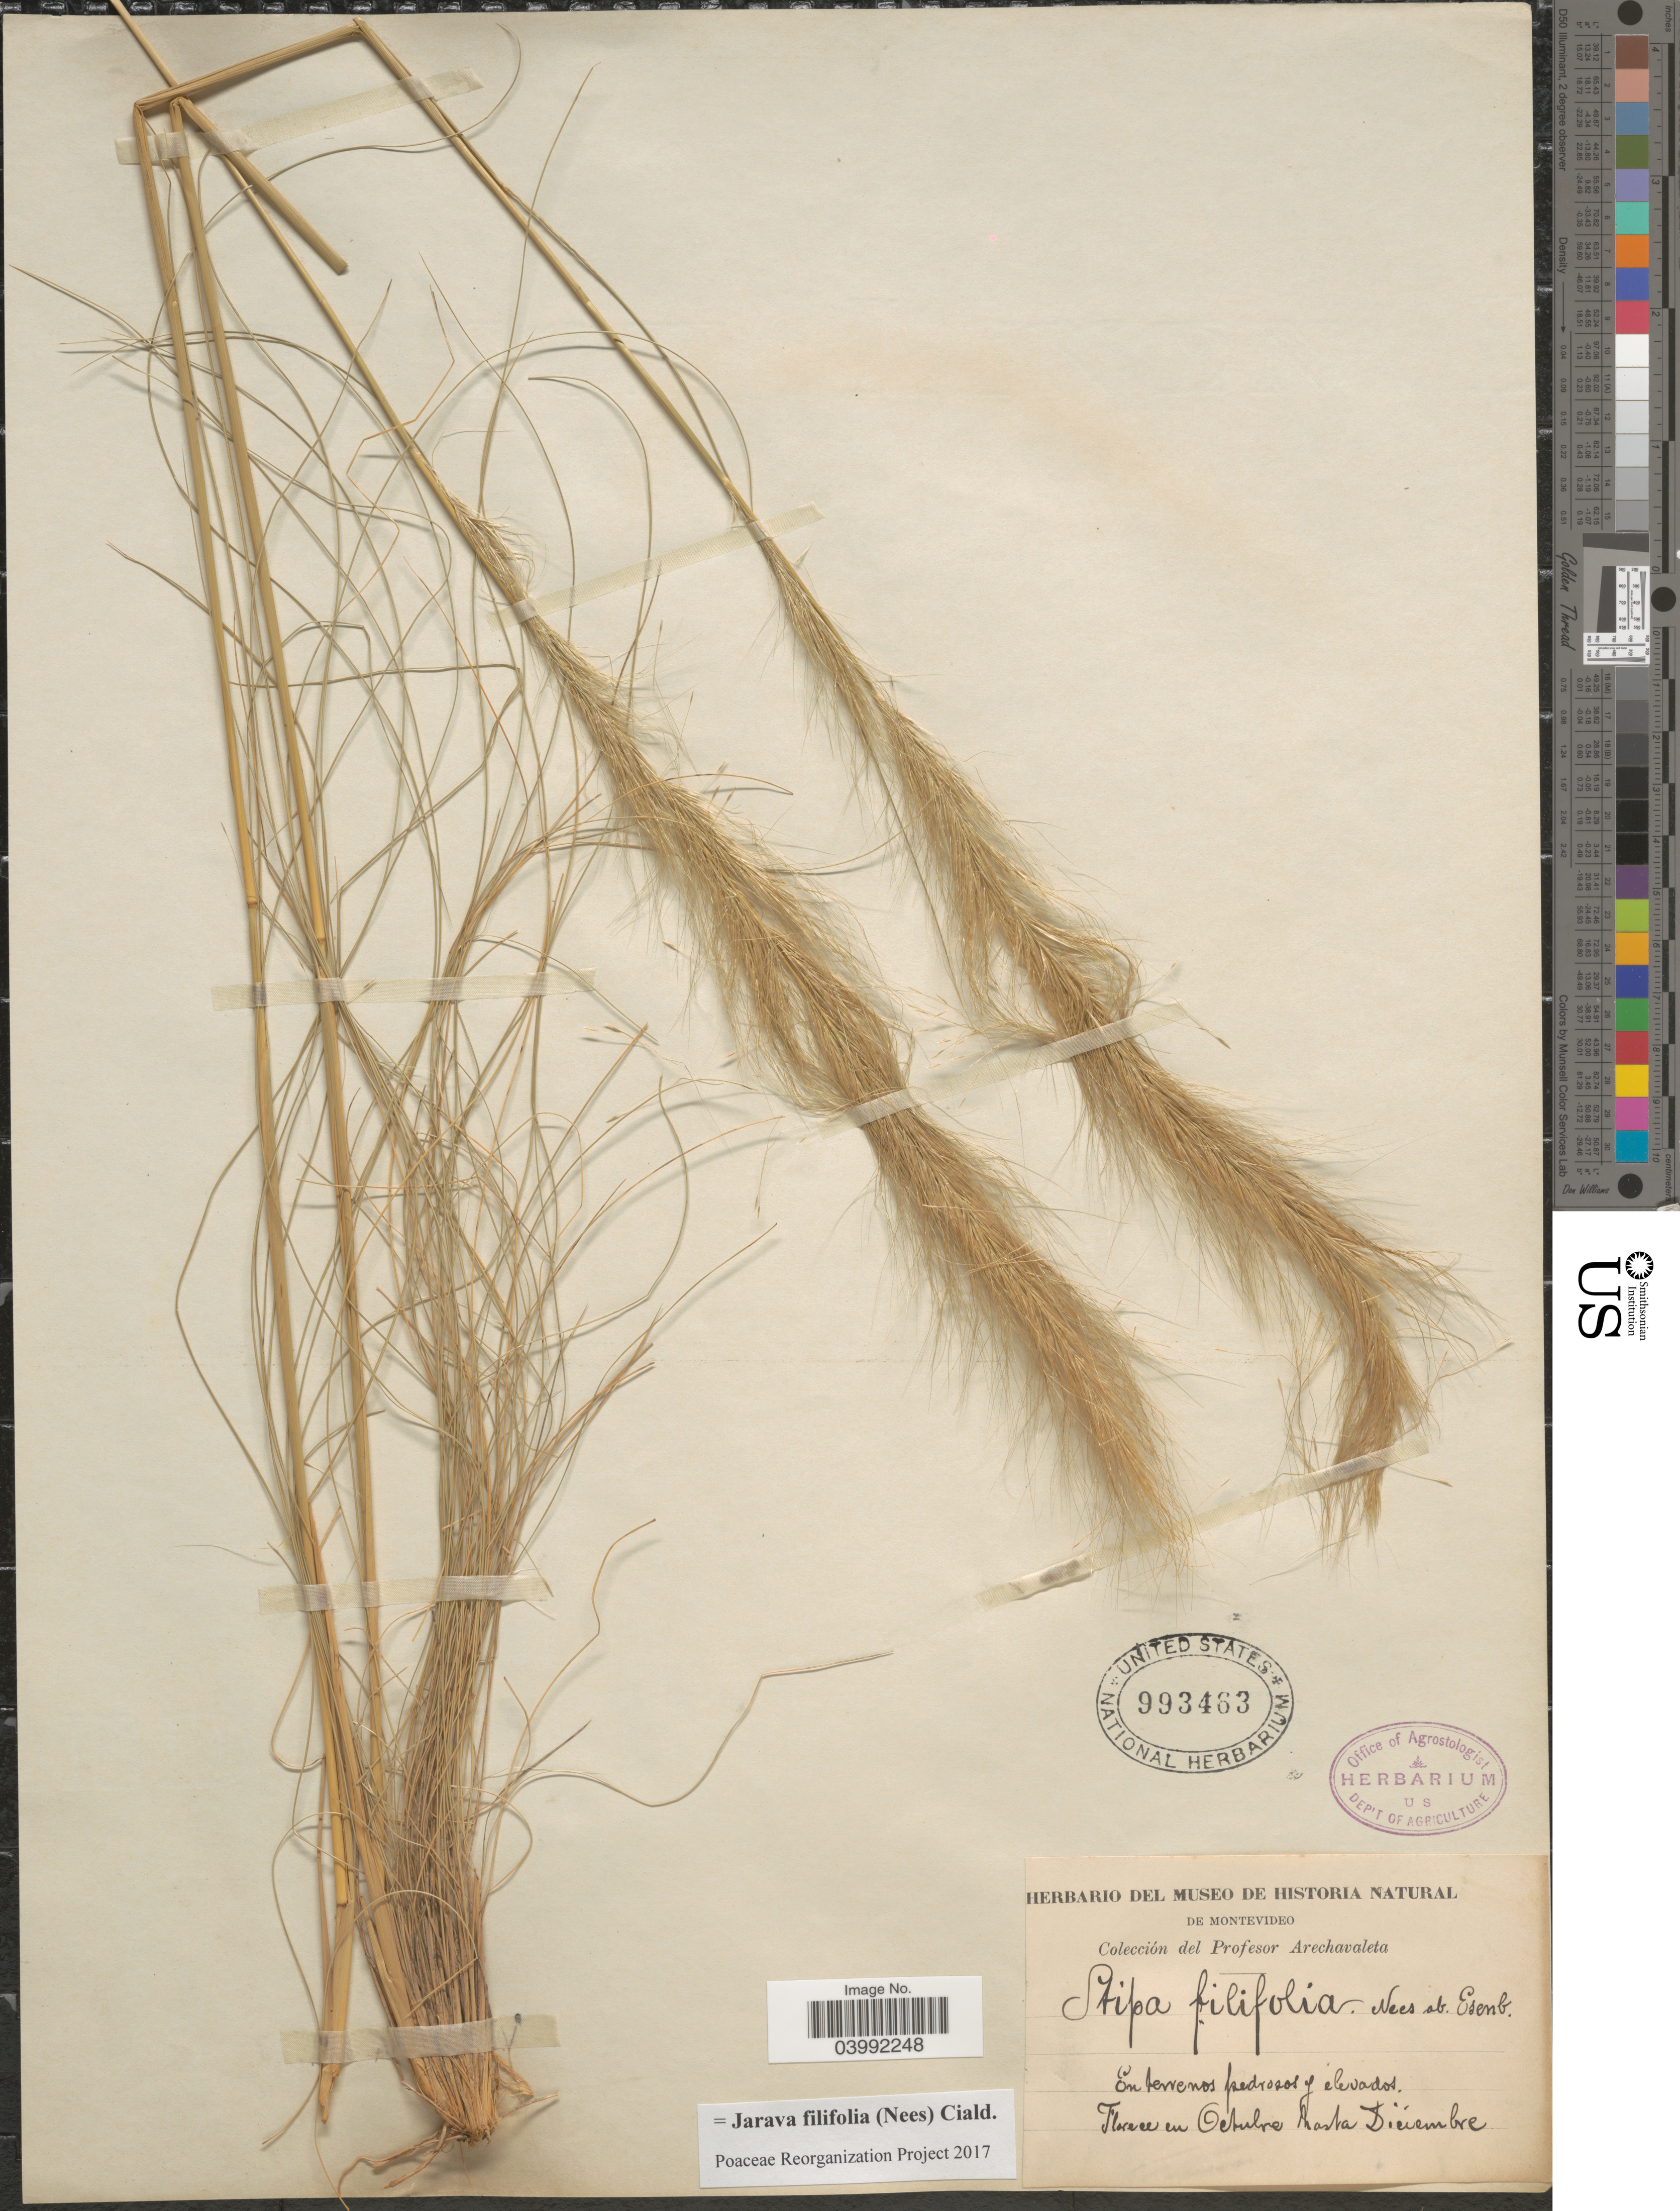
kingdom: Plantae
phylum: Tracheophyta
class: Liliopsida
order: Poales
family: Poaceae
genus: Jarava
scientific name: Jarava filifolia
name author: (Nees) Ciald.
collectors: Arechavaleta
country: Uruguay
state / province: Montevideo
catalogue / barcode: US 993463